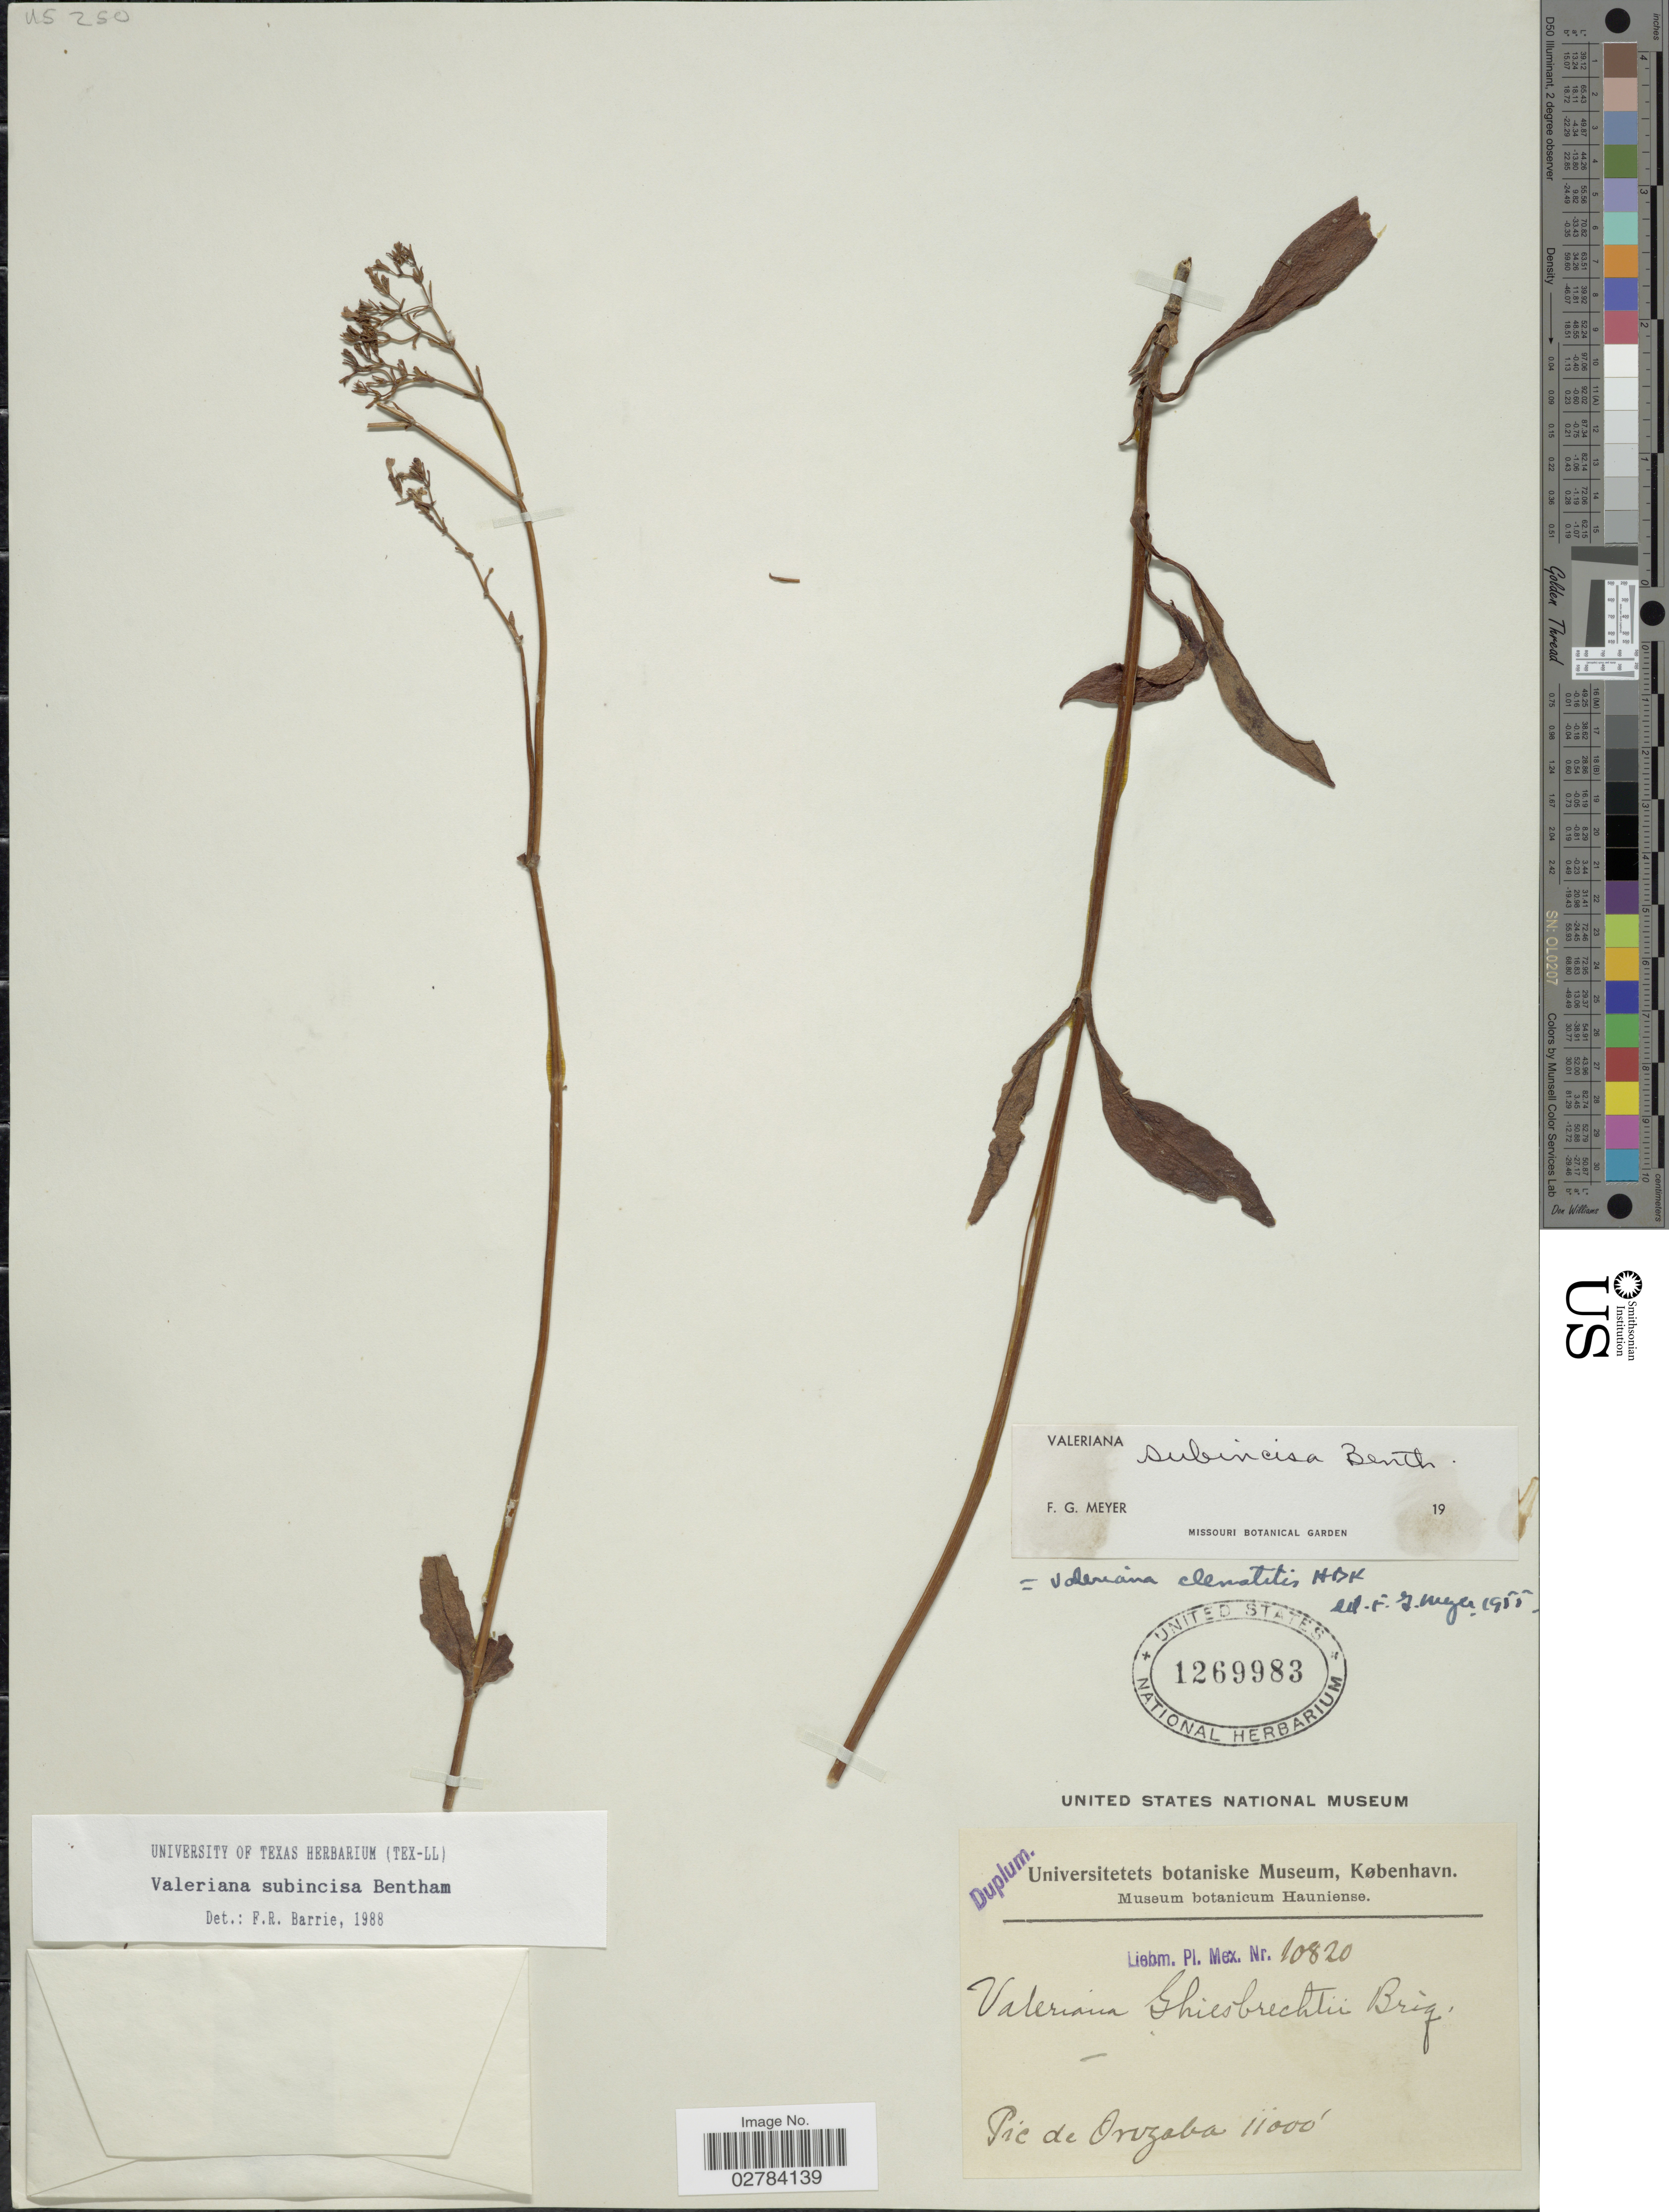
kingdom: Plantae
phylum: Tracheophyta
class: Magnoliopsida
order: Dipsacales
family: Caprifoliaceae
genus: Valeriana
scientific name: Valeriana subincisa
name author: Benth.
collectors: Liebm.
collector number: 10820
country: Mexico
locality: Pic de Orizaba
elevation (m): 3353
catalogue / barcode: US 1269983